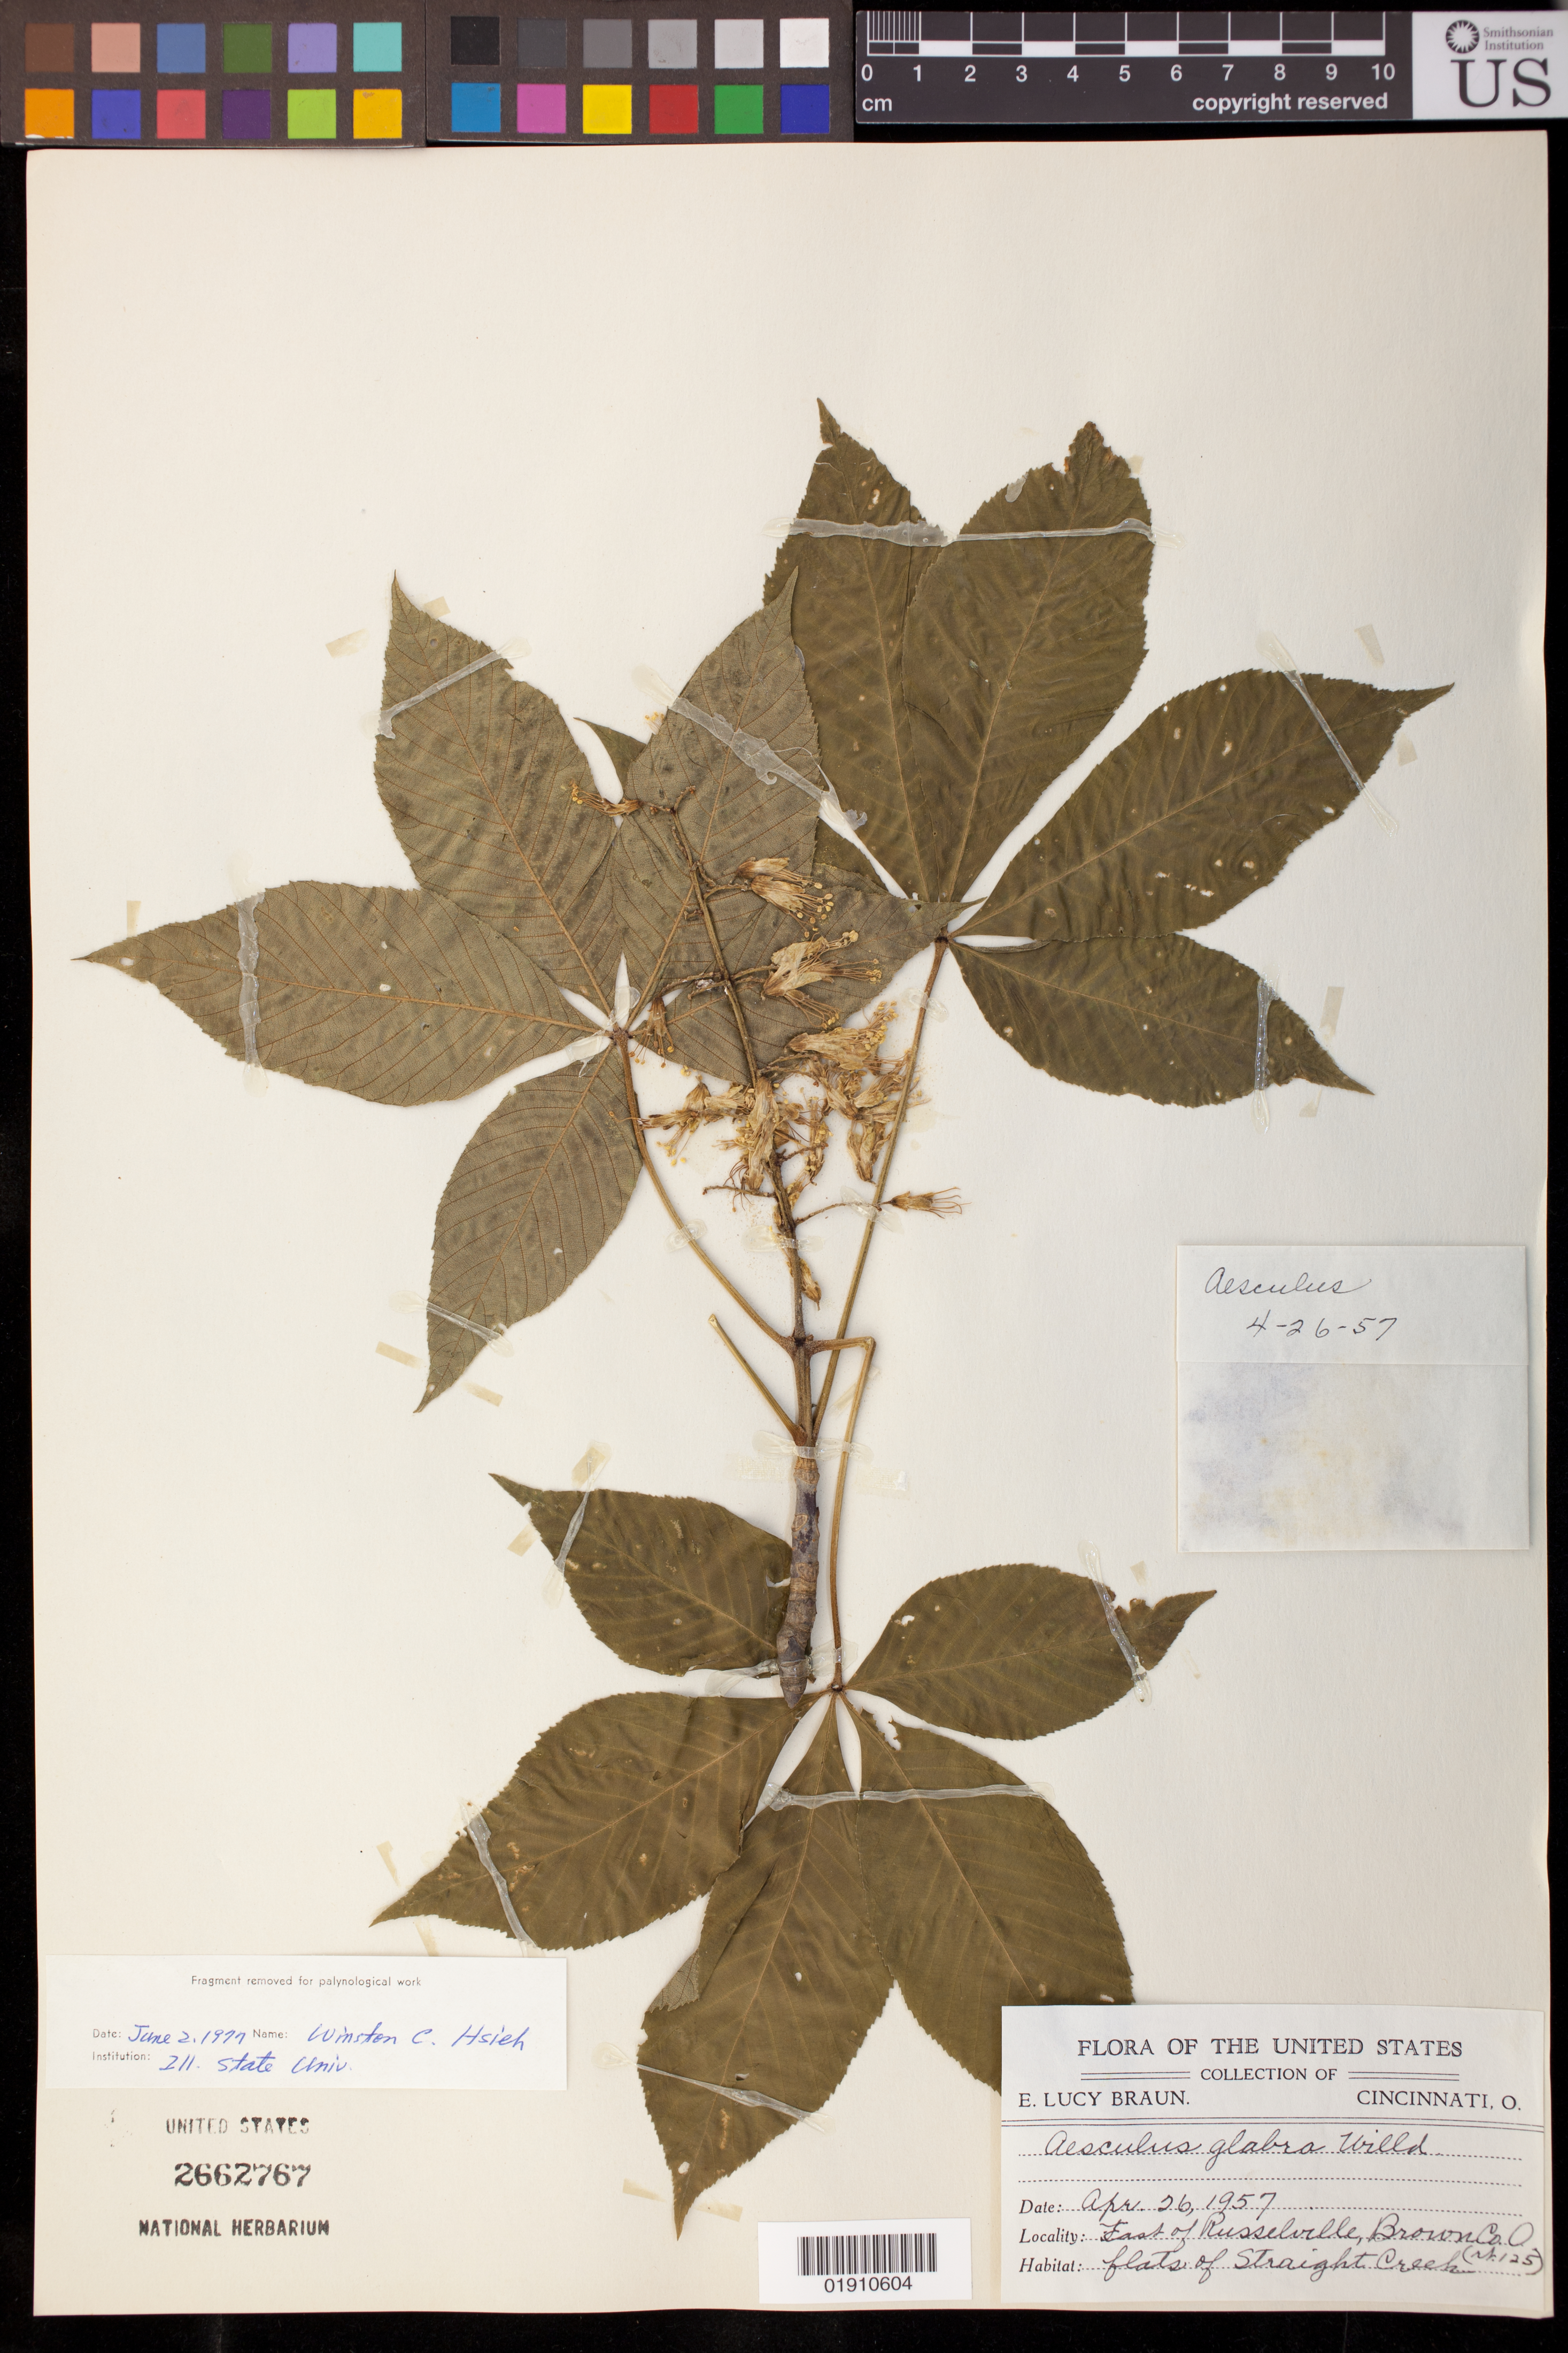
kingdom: Plantae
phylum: Tracheophyta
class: Magnoliopsida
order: Sapindales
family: Sapindaceae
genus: Aesculus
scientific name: Aesculus glabra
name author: Willd.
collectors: E. L. Braun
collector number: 125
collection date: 1957-04-26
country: United States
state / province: Ohio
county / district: Brown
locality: East of Russelville, flats of Straight Creek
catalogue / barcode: US 2662767